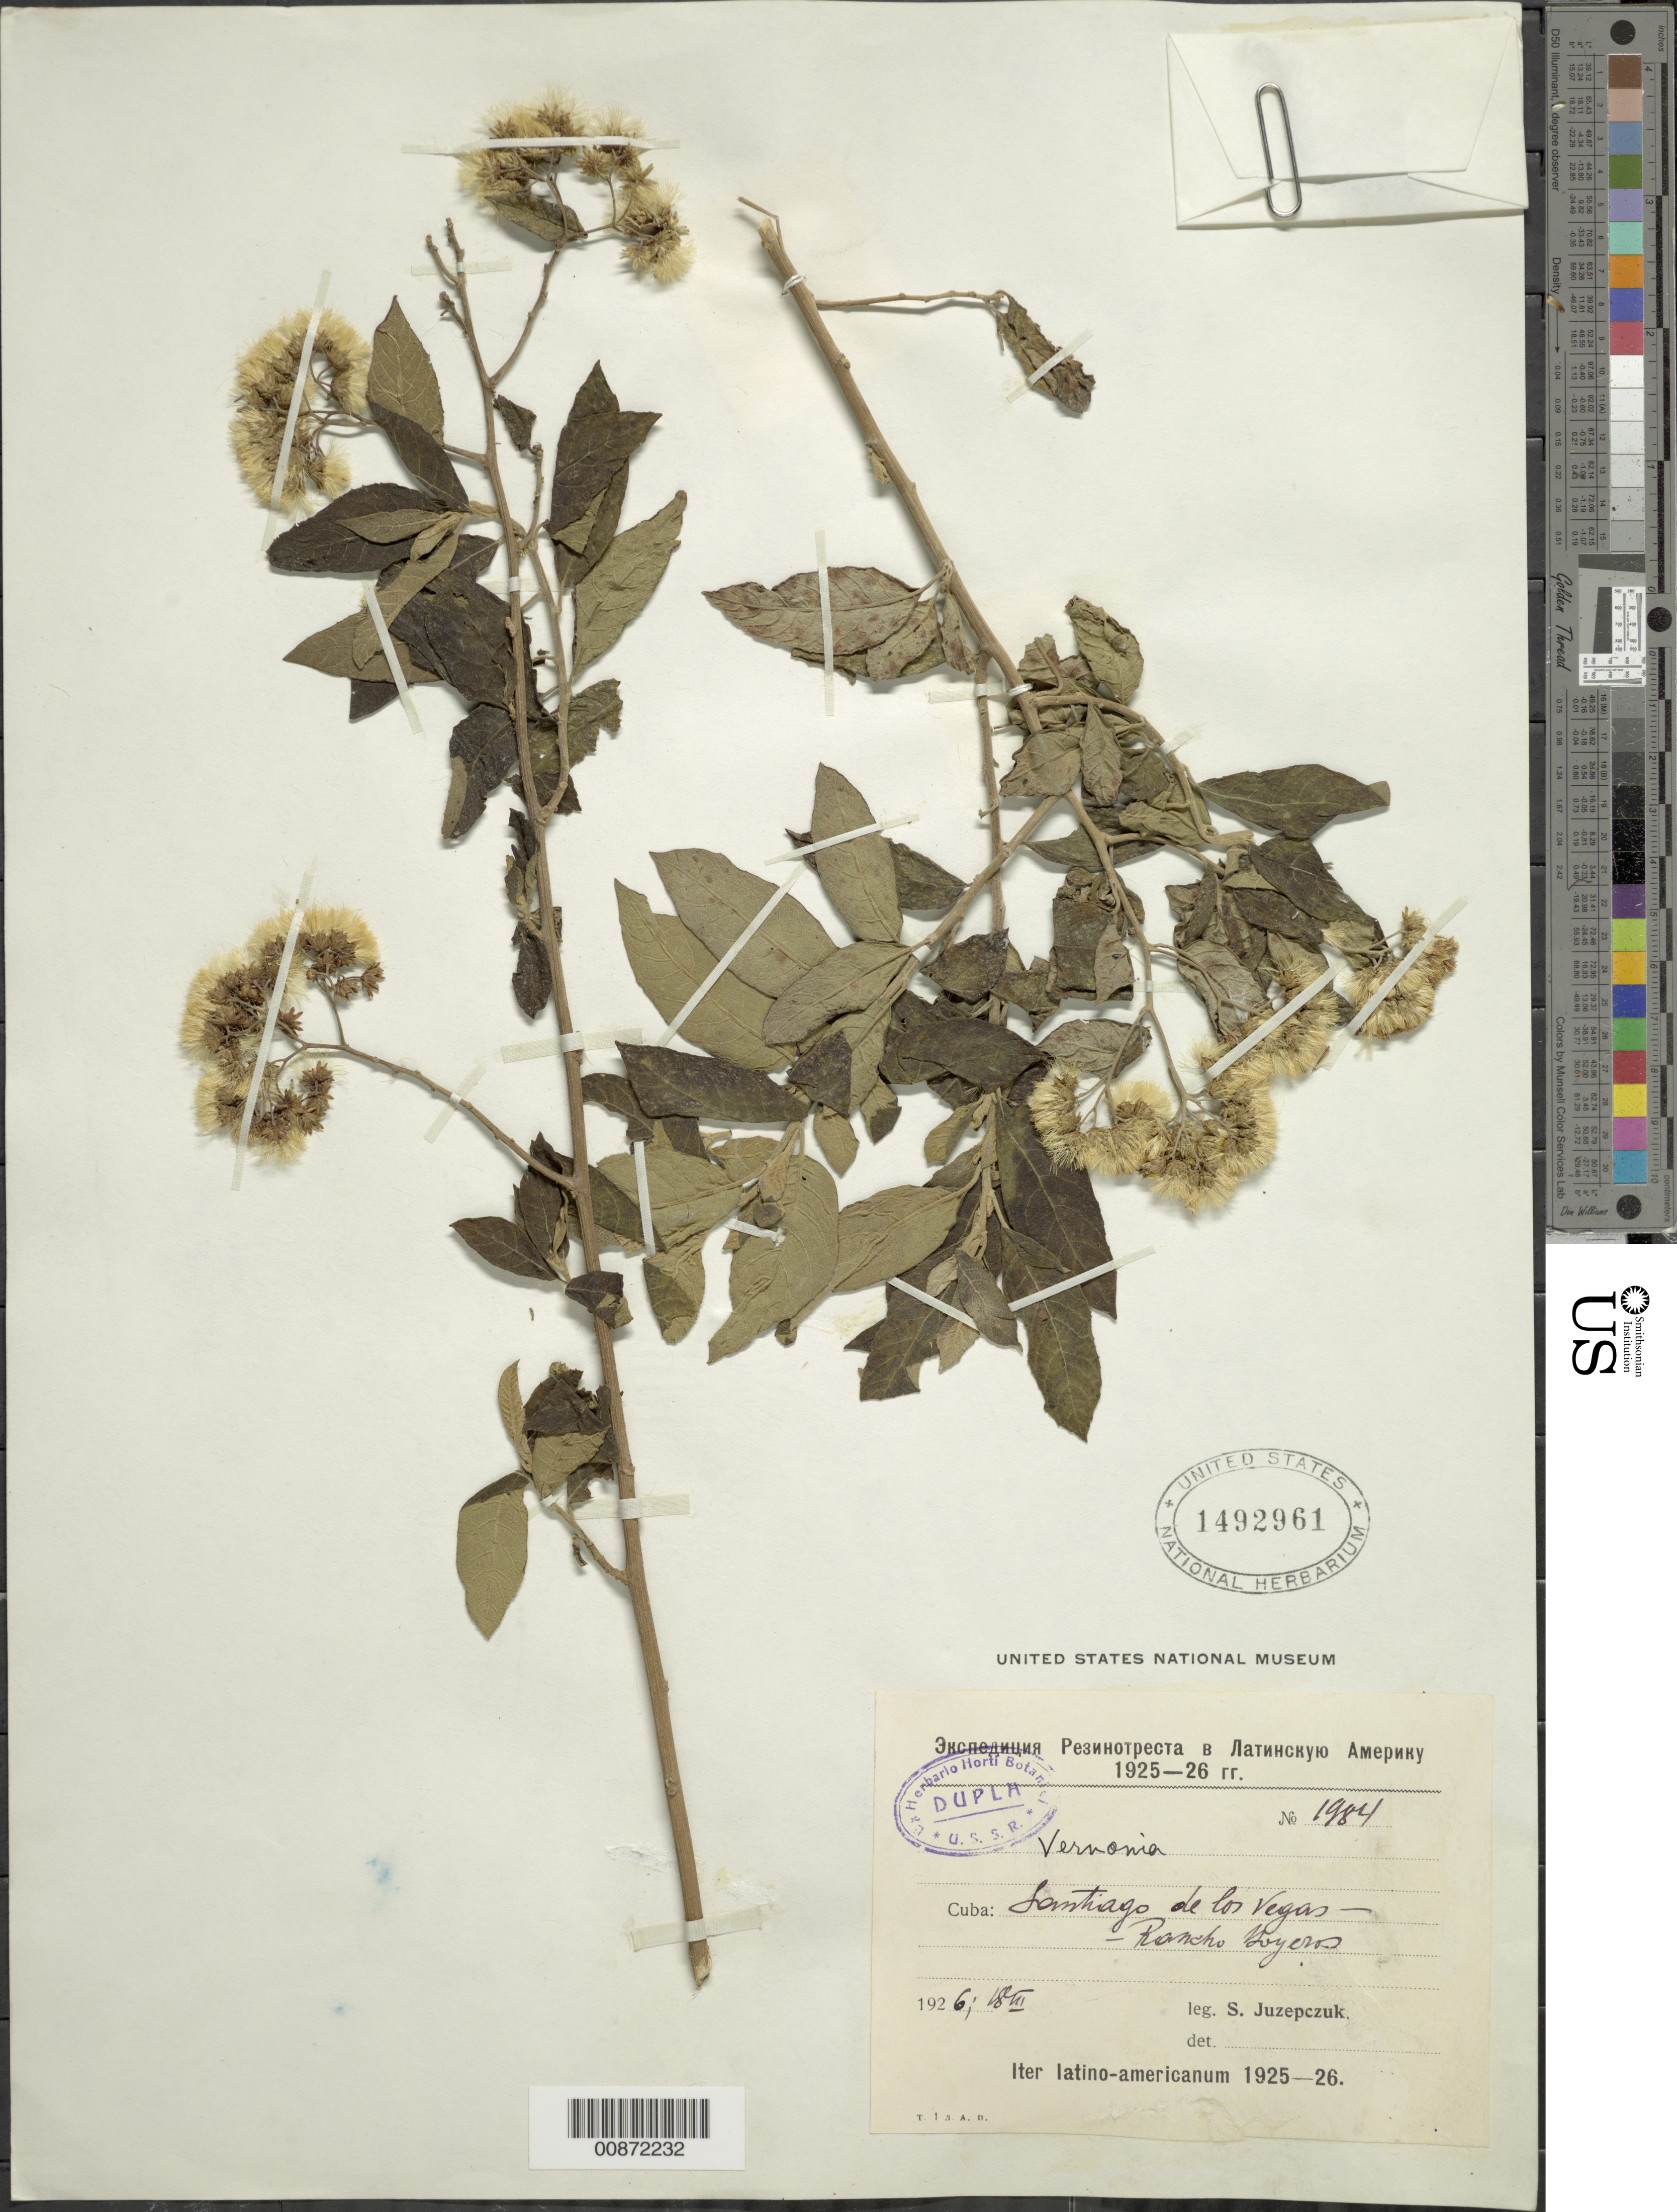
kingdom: Plantae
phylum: Tracheophyta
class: Magnoliopsida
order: Asterales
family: Asteraceae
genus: Vernonanthura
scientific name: Vernonanthura menthifolia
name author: (Poepp. ex Spreng.) H. Rob.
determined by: Renon, Polla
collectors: S. V. Juzepczuk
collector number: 1984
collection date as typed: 18 Jul 1926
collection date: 1926-07-18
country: Cuba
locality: Santiago de los Vegas; Rancho Guyeros (sp?)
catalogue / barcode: US 1492961